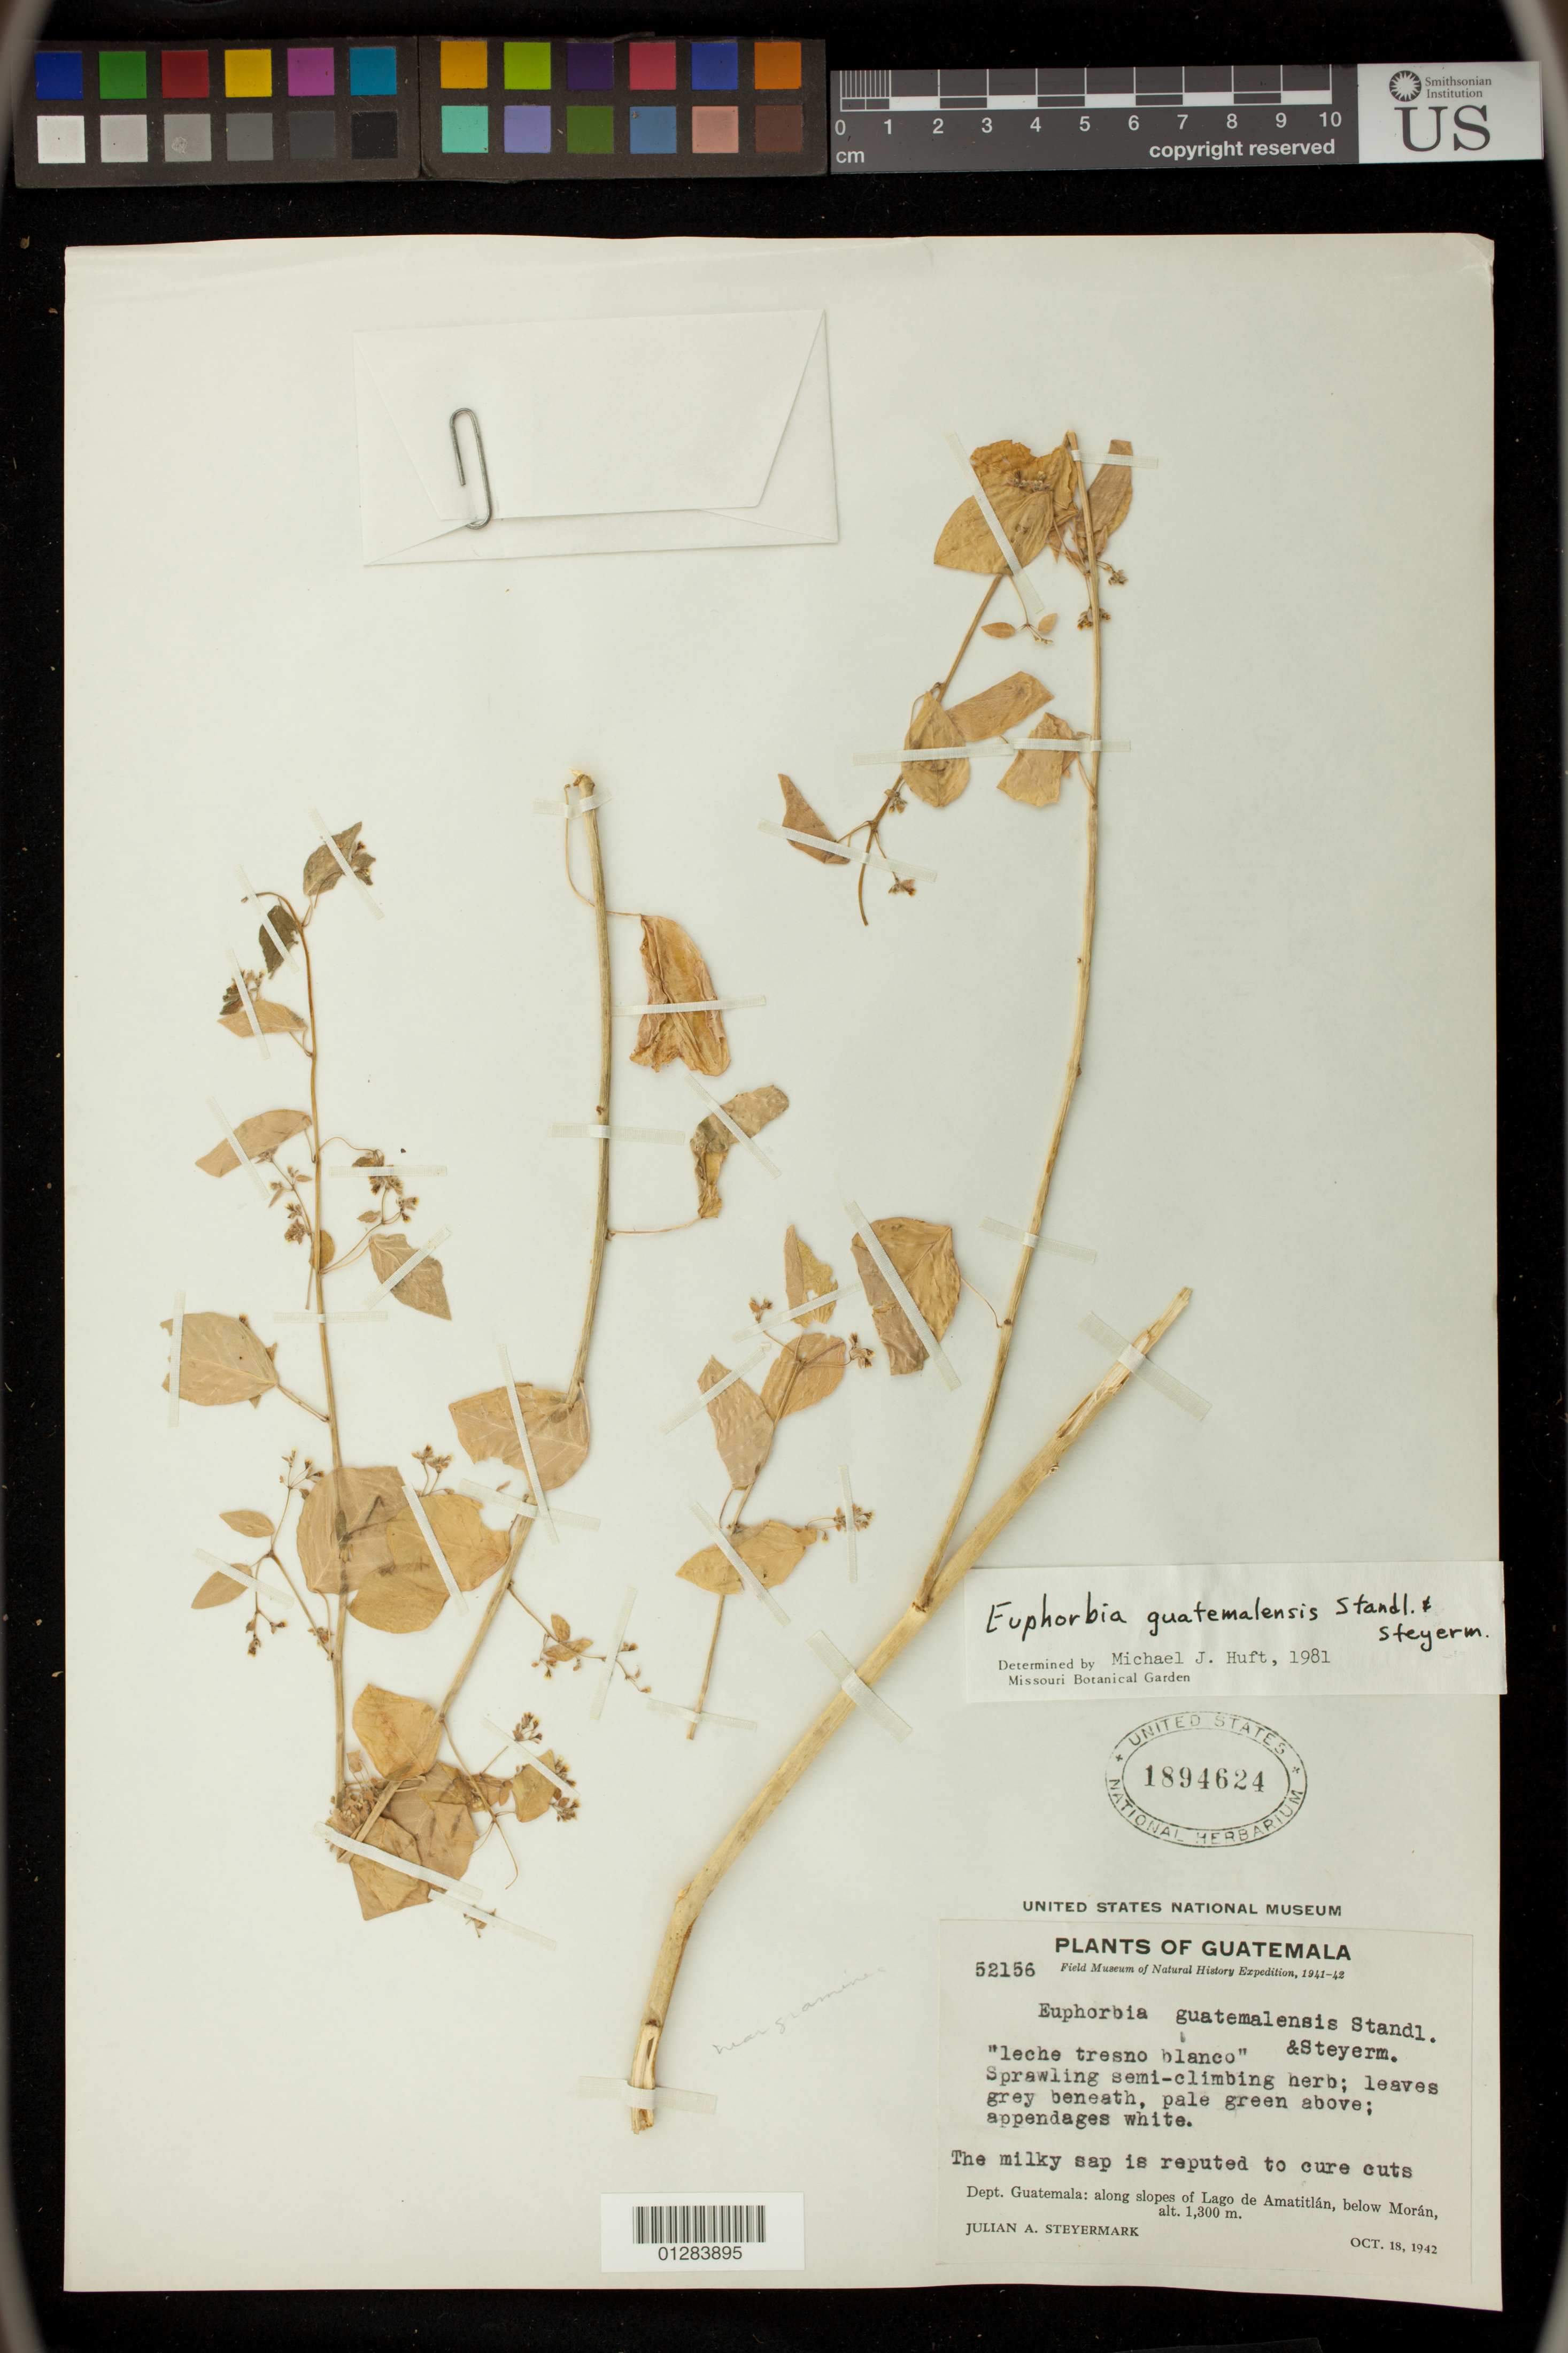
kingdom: Plantae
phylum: Tracheophyta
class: Magnoliopsida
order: Malpighiales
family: Euphorbiaceae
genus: Euphorbia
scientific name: Euphorbia guatemalensis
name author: Standl. & Steyerm.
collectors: J. Steyermark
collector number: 52156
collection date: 1942-10-18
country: Guatemala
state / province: Guatemala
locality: along slopes of Lago de Amatitlan, below Moran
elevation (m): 1300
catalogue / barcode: US 1894624